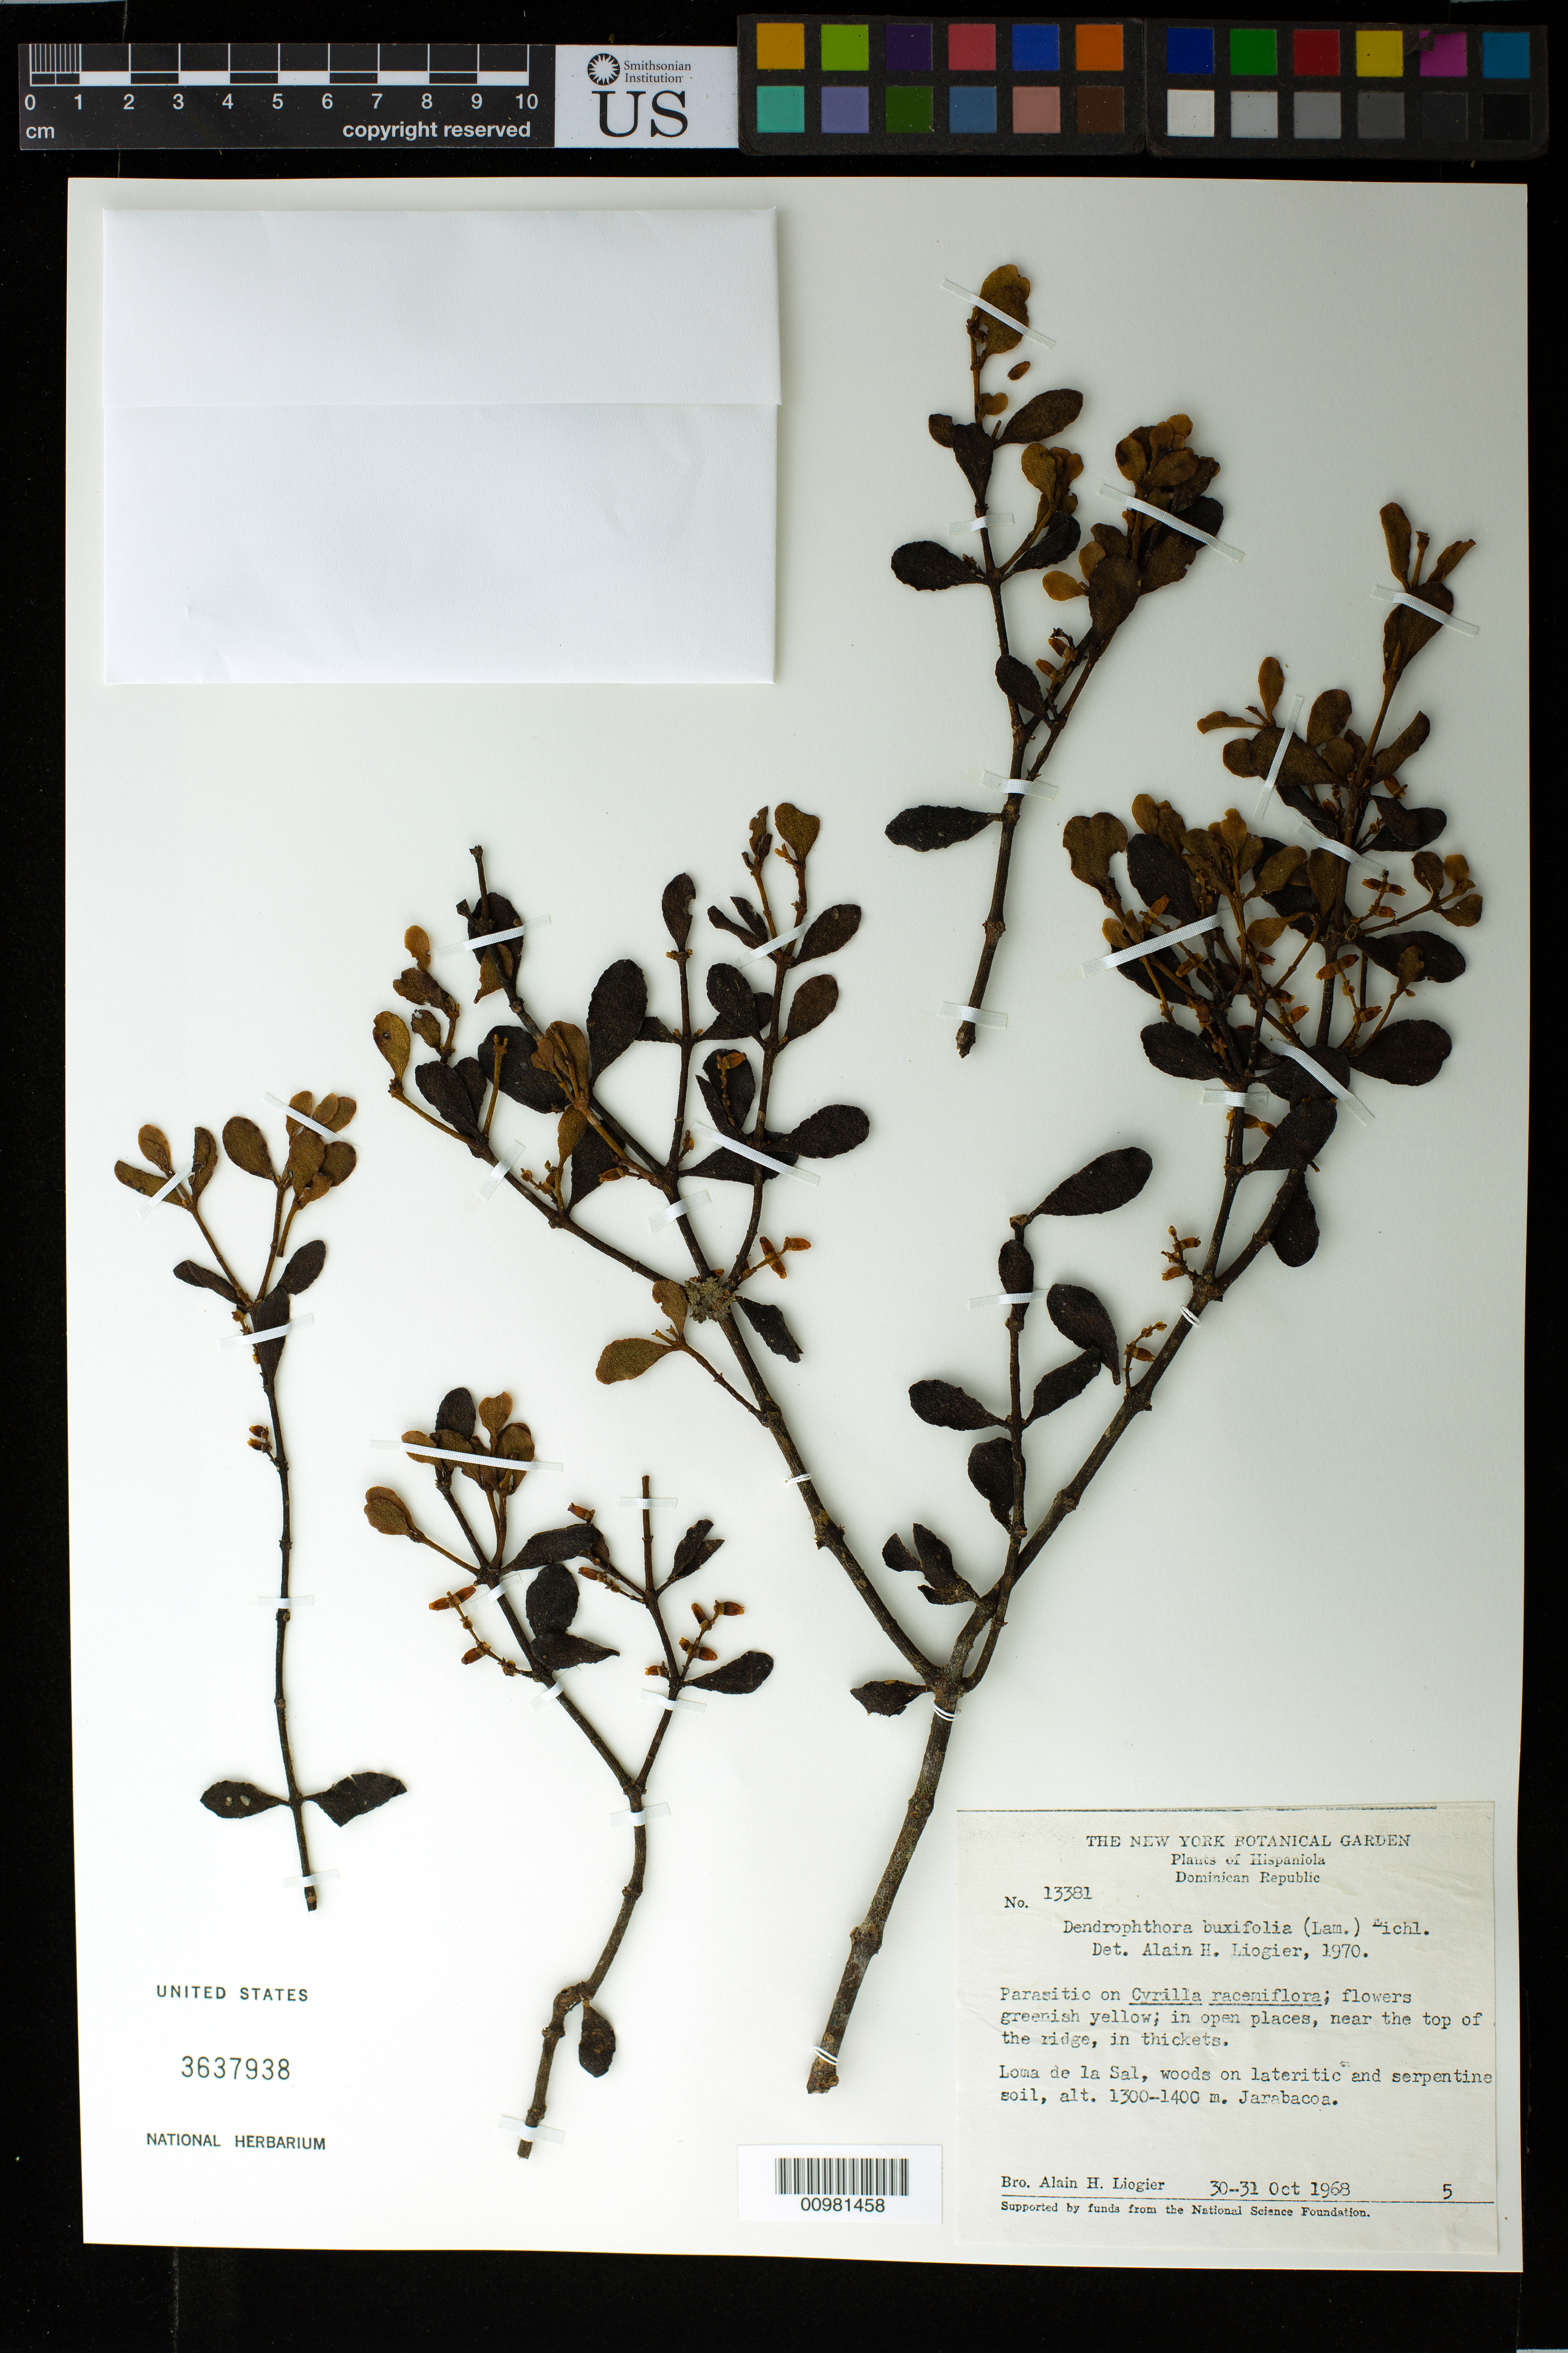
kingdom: Plantae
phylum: Tracheophyta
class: Magnoliopsida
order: Santalales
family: Viscaceae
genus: Dendrophthora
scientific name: Dendrophthora buxifolia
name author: (Lam.) Eichler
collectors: A. H. Liogier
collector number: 13381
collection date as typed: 30 Oct 1968 to 31 Oct 1968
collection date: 1968-10-30/1968-10-31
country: Dominican Republic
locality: Loma de la Sal, Jarabacoa.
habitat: In woods on lateritic and serpentine soil, in open places near the top of the ridge, in thickets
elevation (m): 1300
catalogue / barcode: US 3637938